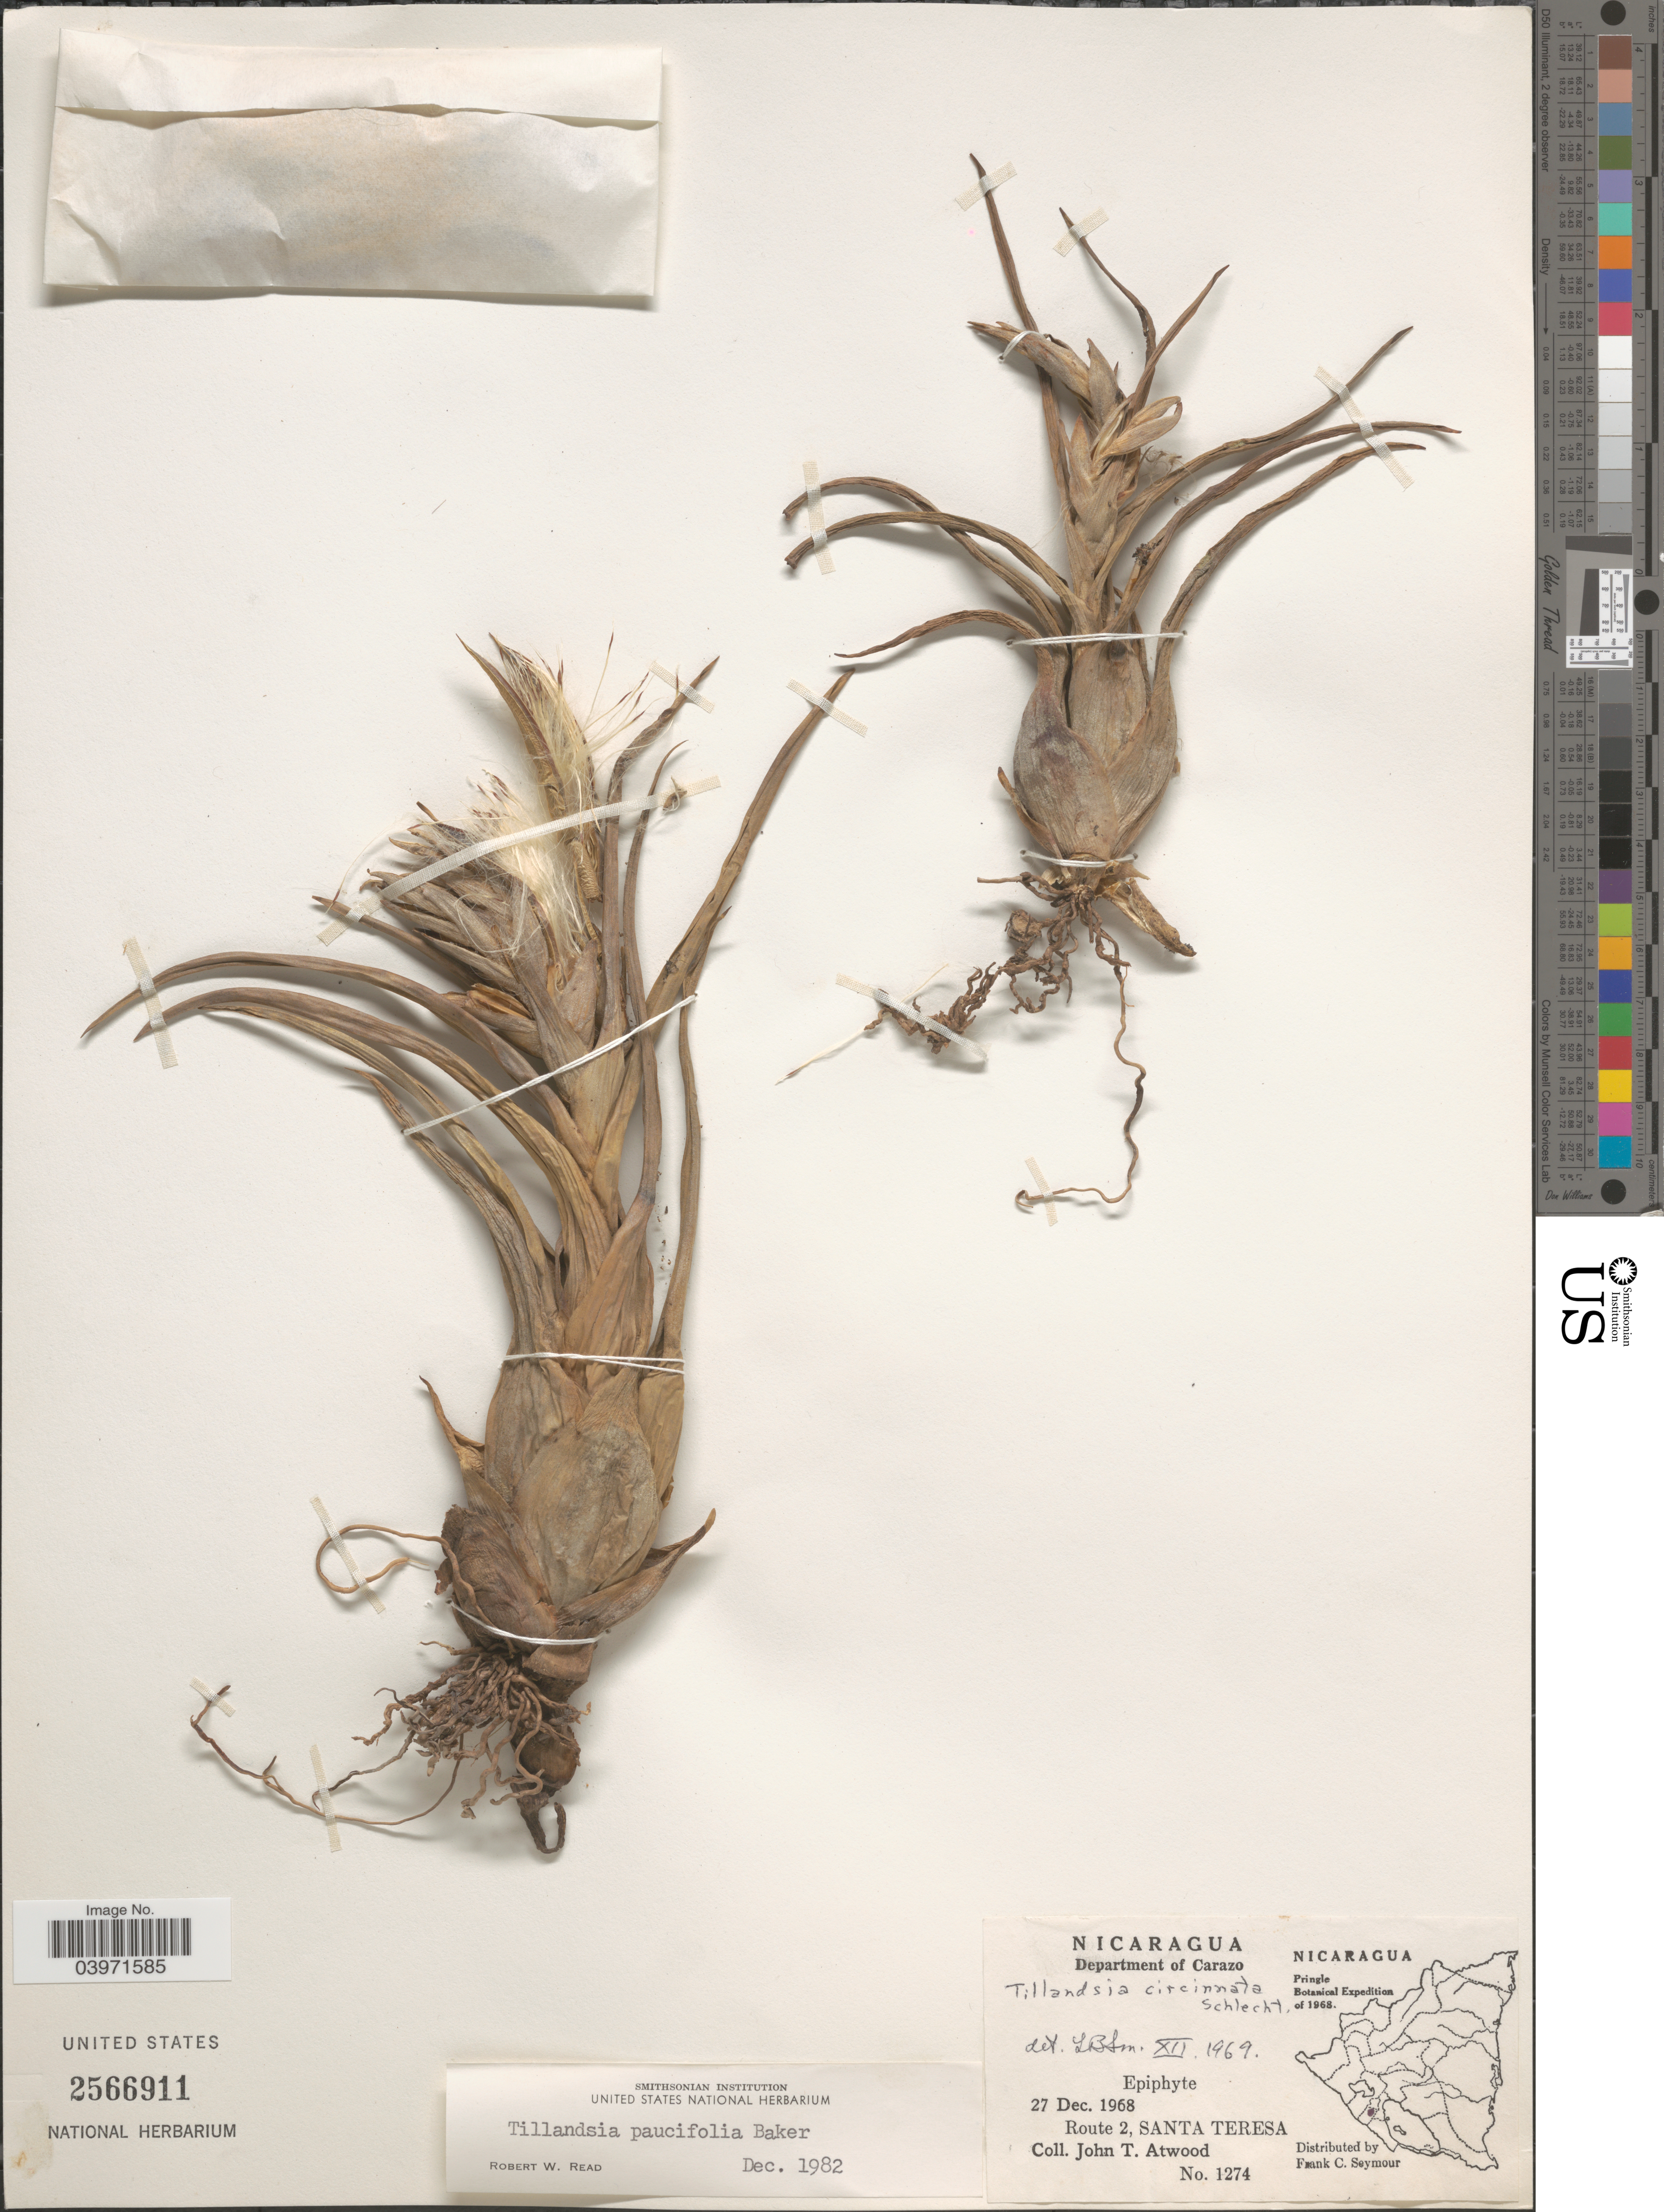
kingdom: Plantae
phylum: Tracheophyta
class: Liliopsida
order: Poales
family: Bromeliaceae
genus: Tillandsia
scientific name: Tillandsia paucifolia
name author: Baker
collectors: J. T. Atwood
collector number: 1274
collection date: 1968-12-27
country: Nicaragua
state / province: Carazo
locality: Department of Carazo. Route 2, Santa Teresa.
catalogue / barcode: US 2566911